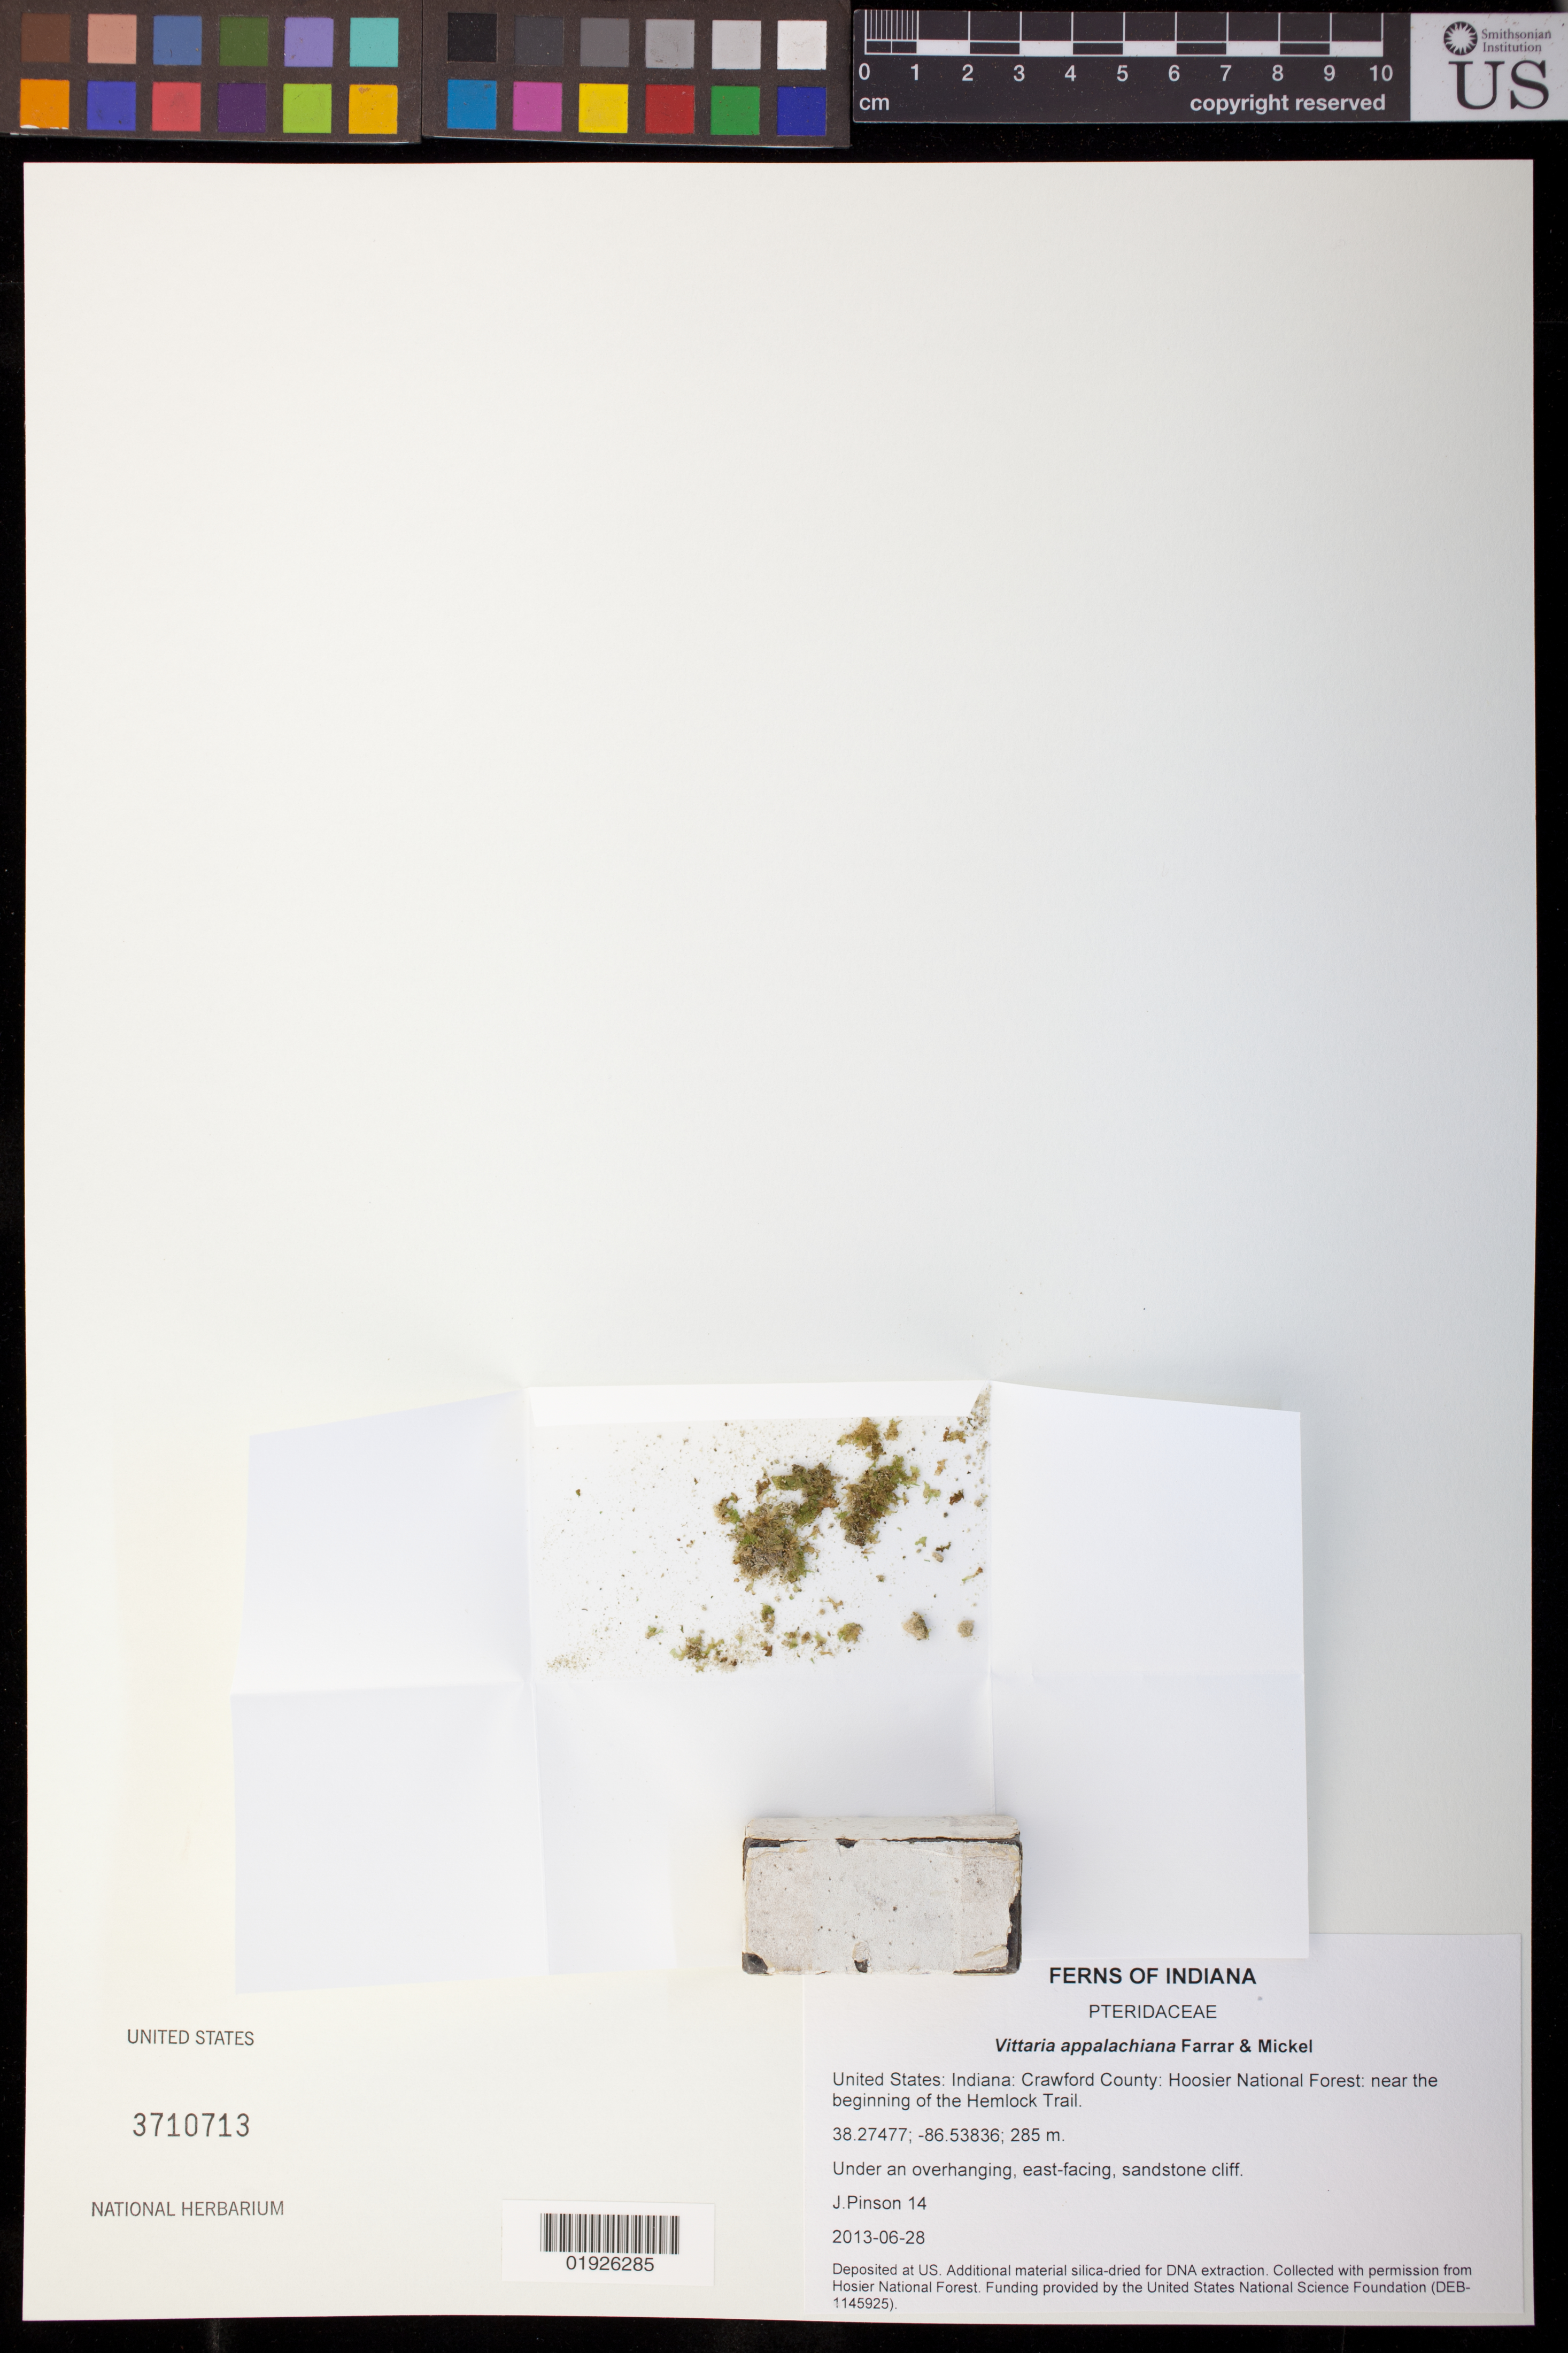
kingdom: Plantae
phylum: Tracheophyta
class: Polypodiopsida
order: Polypodiales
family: Pteridaceae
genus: Vittaria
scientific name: Vittaria appalachiana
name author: Farrar & Mickel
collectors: J. Pinson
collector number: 14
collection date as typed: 2013-06-28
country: United States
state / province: Indiana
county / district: Crawford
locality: Hoosier National Forest: near the beginning of the Hemlock Trail.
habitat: Under an overhanging, east-facing, sandstone cliff.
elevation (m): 285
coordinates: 38.27477, -86.53836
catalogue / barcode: US 3710713